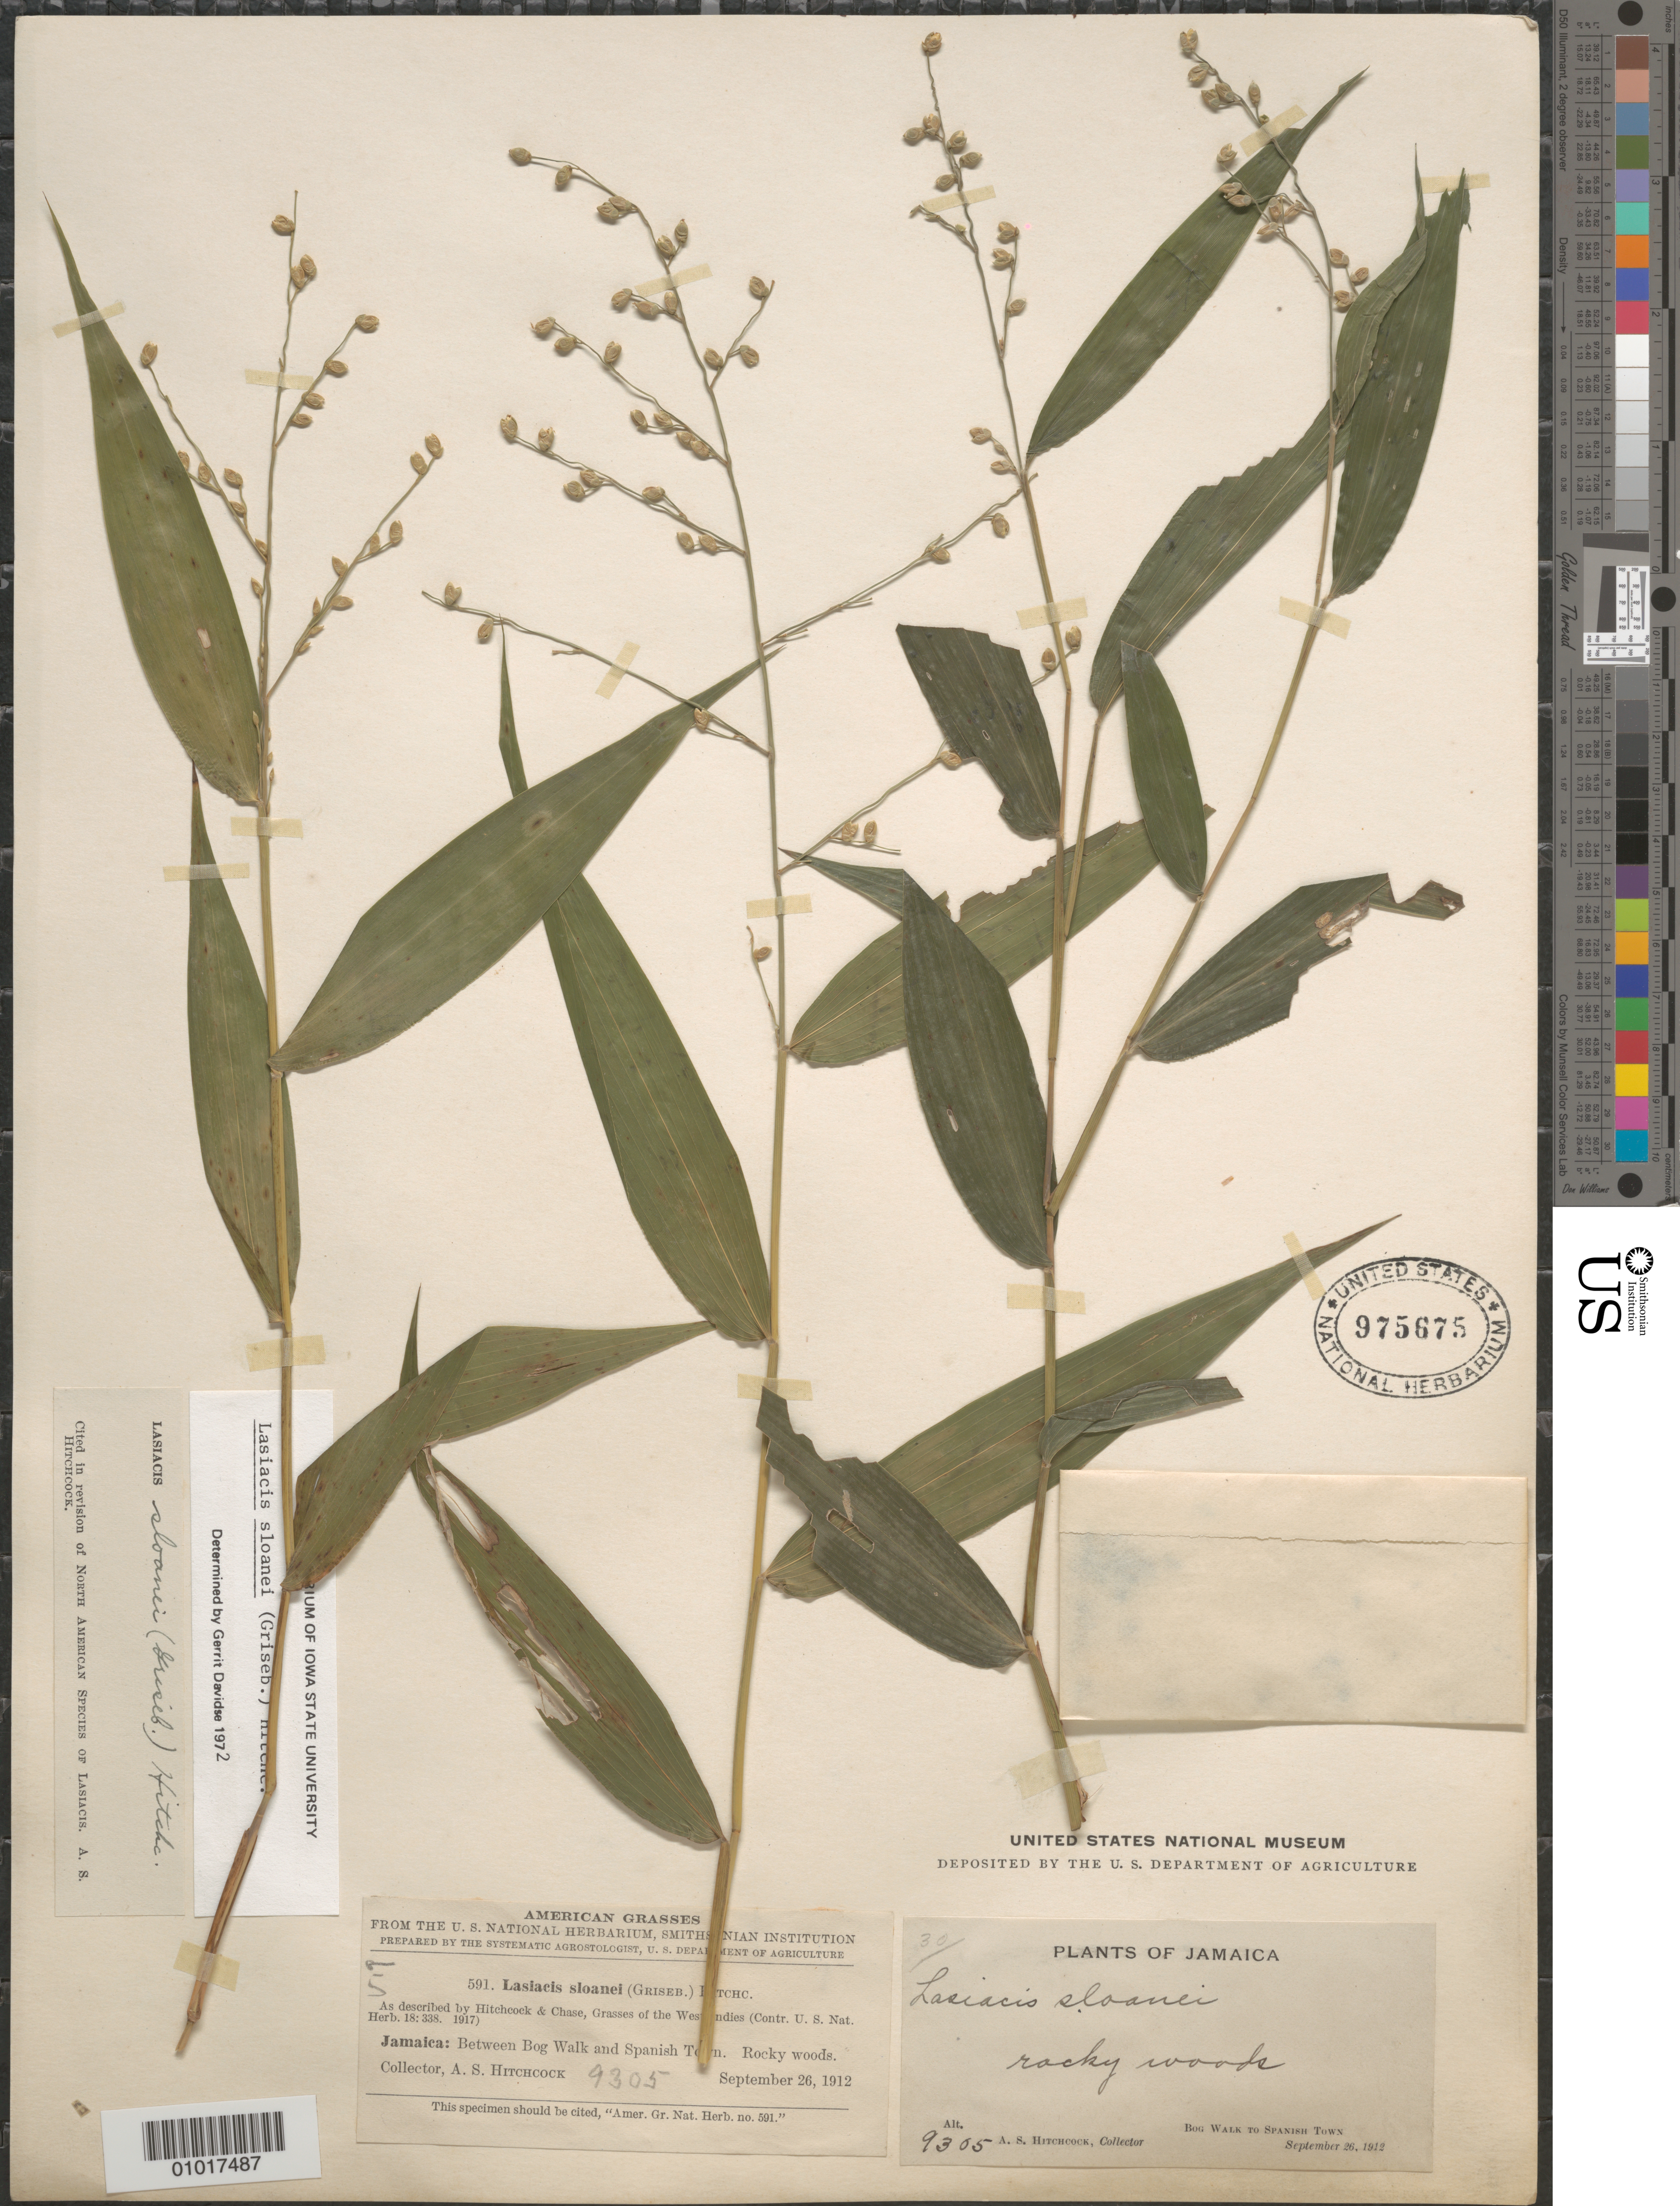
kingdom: Plantae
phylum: Tracheophyta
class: Liliopsida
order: Poales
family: Poaceae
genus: Lasiacis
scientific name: Lasiacis sloanei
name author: (Griseb.) Hitchc.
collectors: A. S. Hitchcock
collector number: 9305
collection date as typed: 26 Sep 1912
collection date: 1912-09-26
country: Jamaica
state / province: Saint Catherine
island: Jamaica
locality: Bog Walk to Spanish Town, rocky woods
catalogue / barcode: US 975675